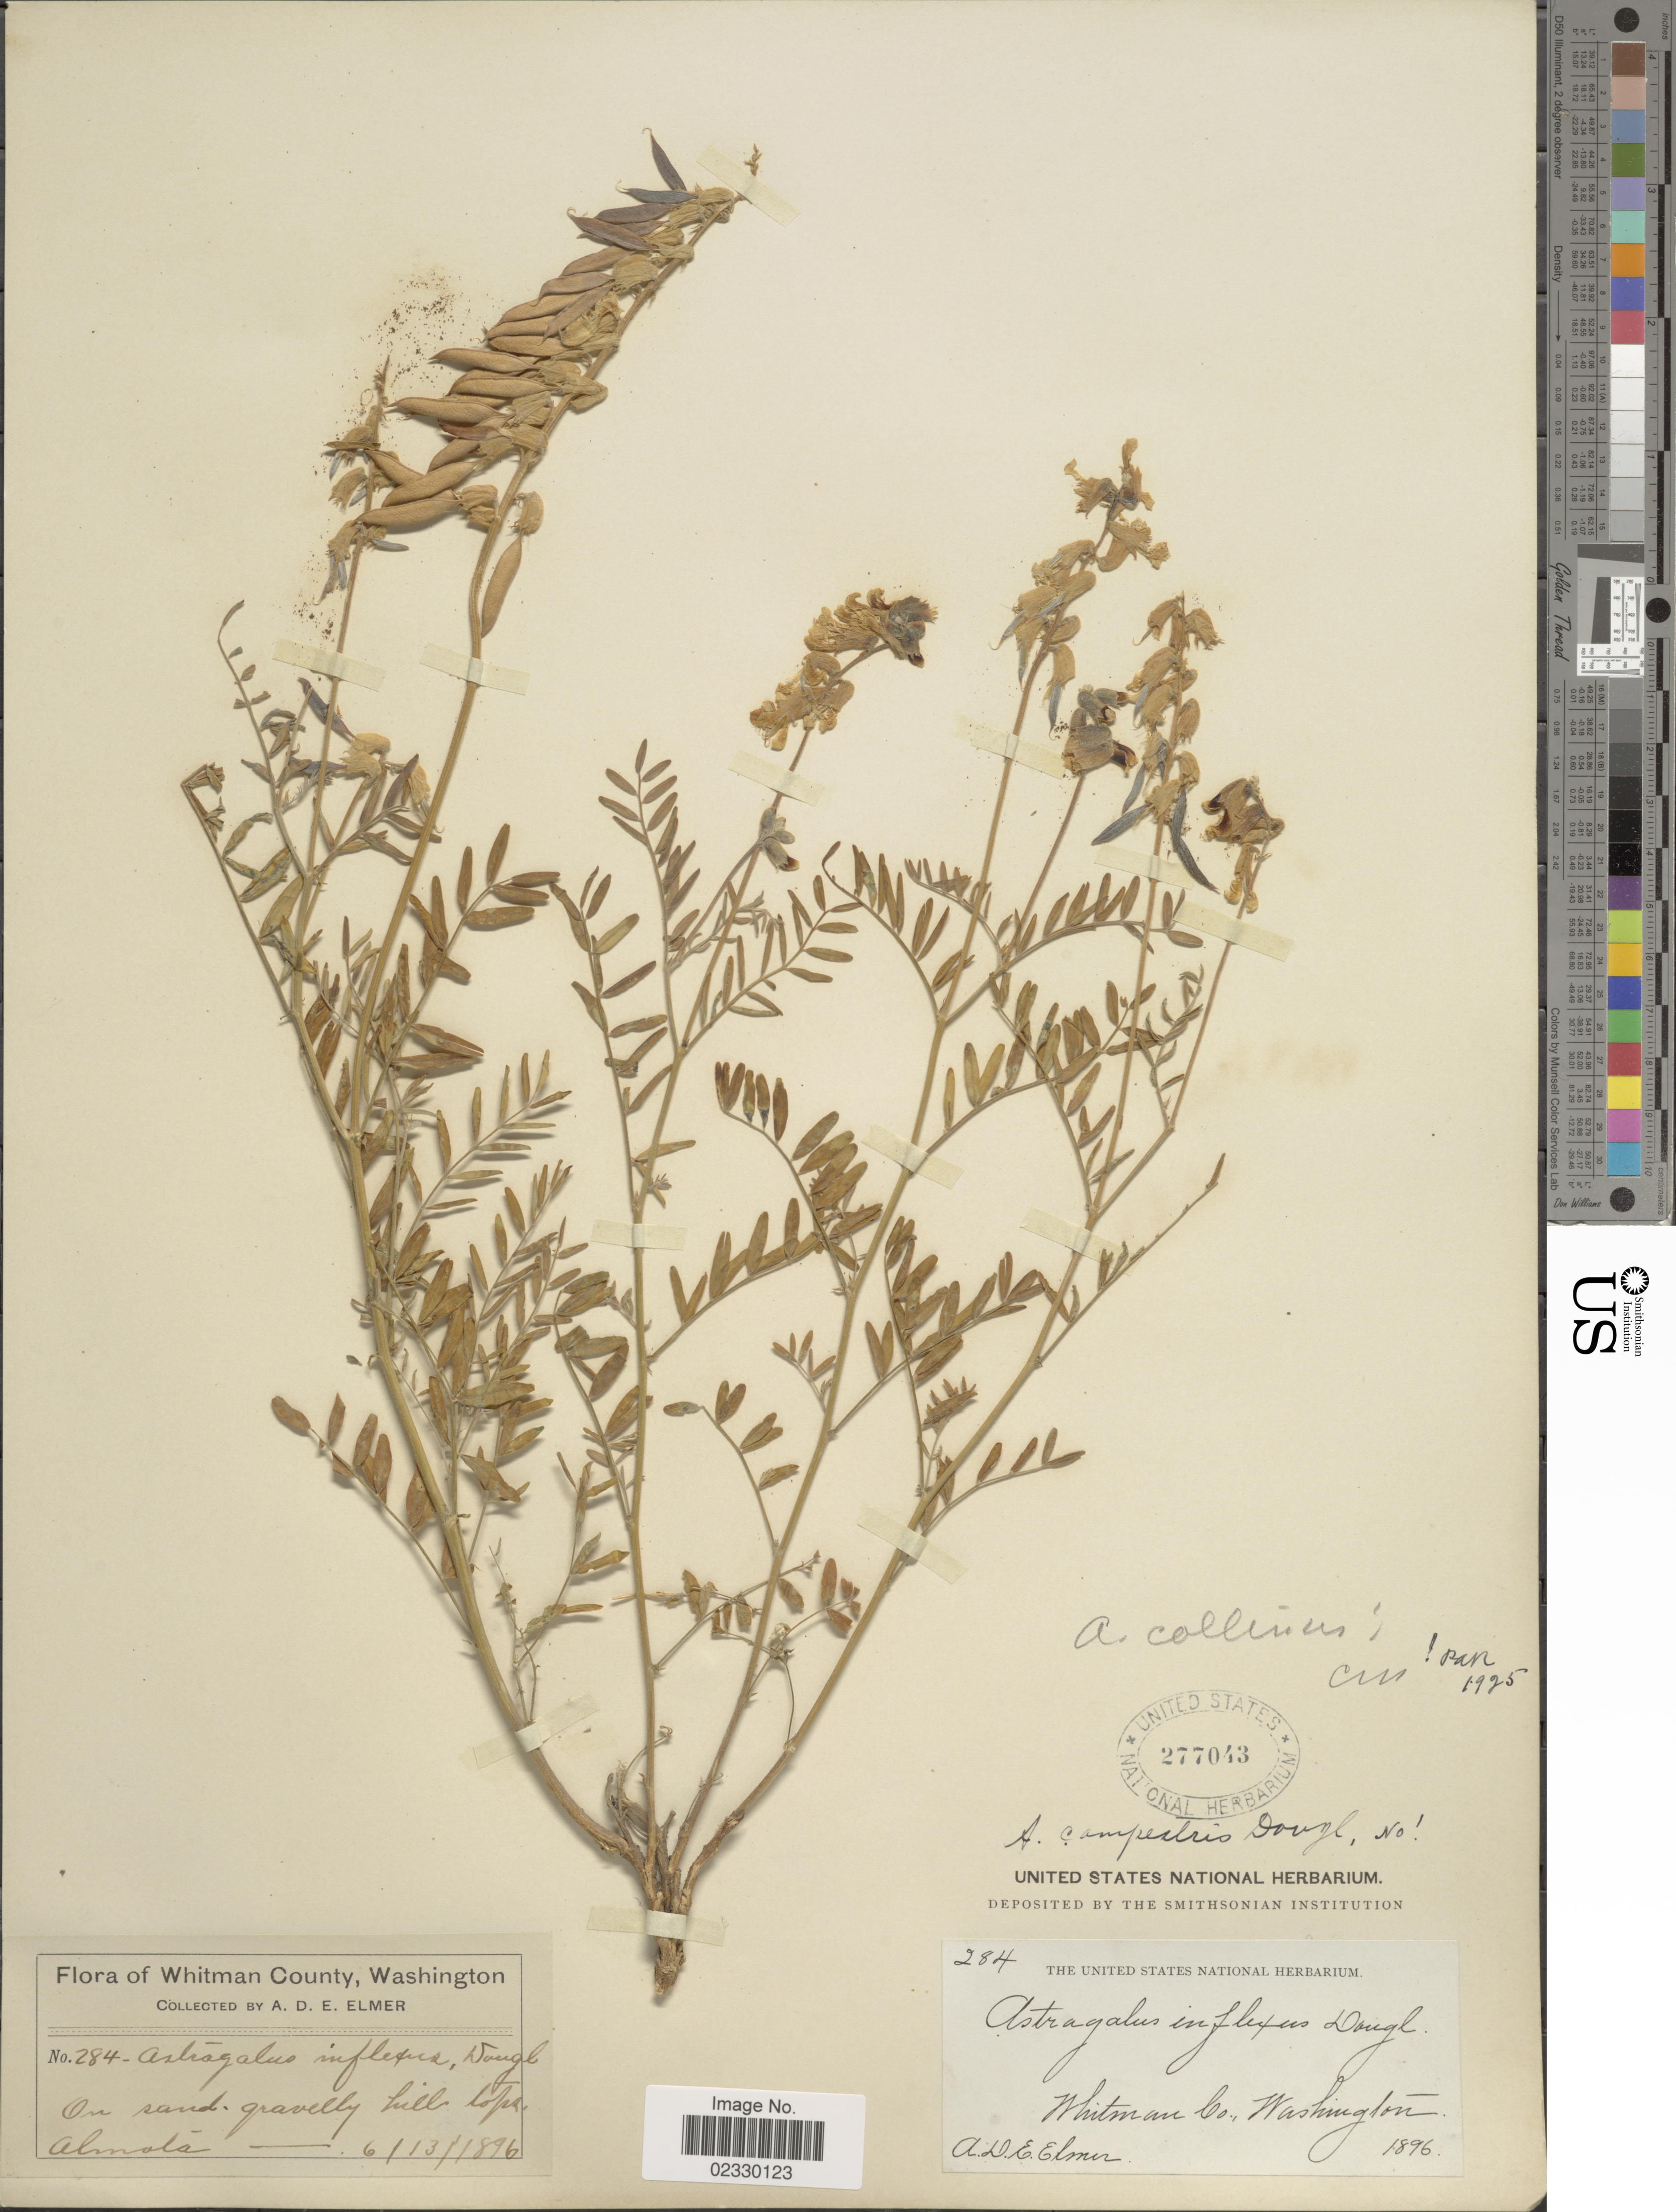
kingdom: Plantae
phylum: Tracheophyta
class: Magnoliopsida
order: Fabales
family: Fabaceae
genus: Astragalus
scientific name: Astragalus collinus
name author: Douglas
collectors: A. D. E. Elmer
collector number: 284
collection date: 1896-06-13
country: United States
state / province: Washington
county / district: Whitman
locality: Whitman County, Almota.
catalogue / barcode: US 277043